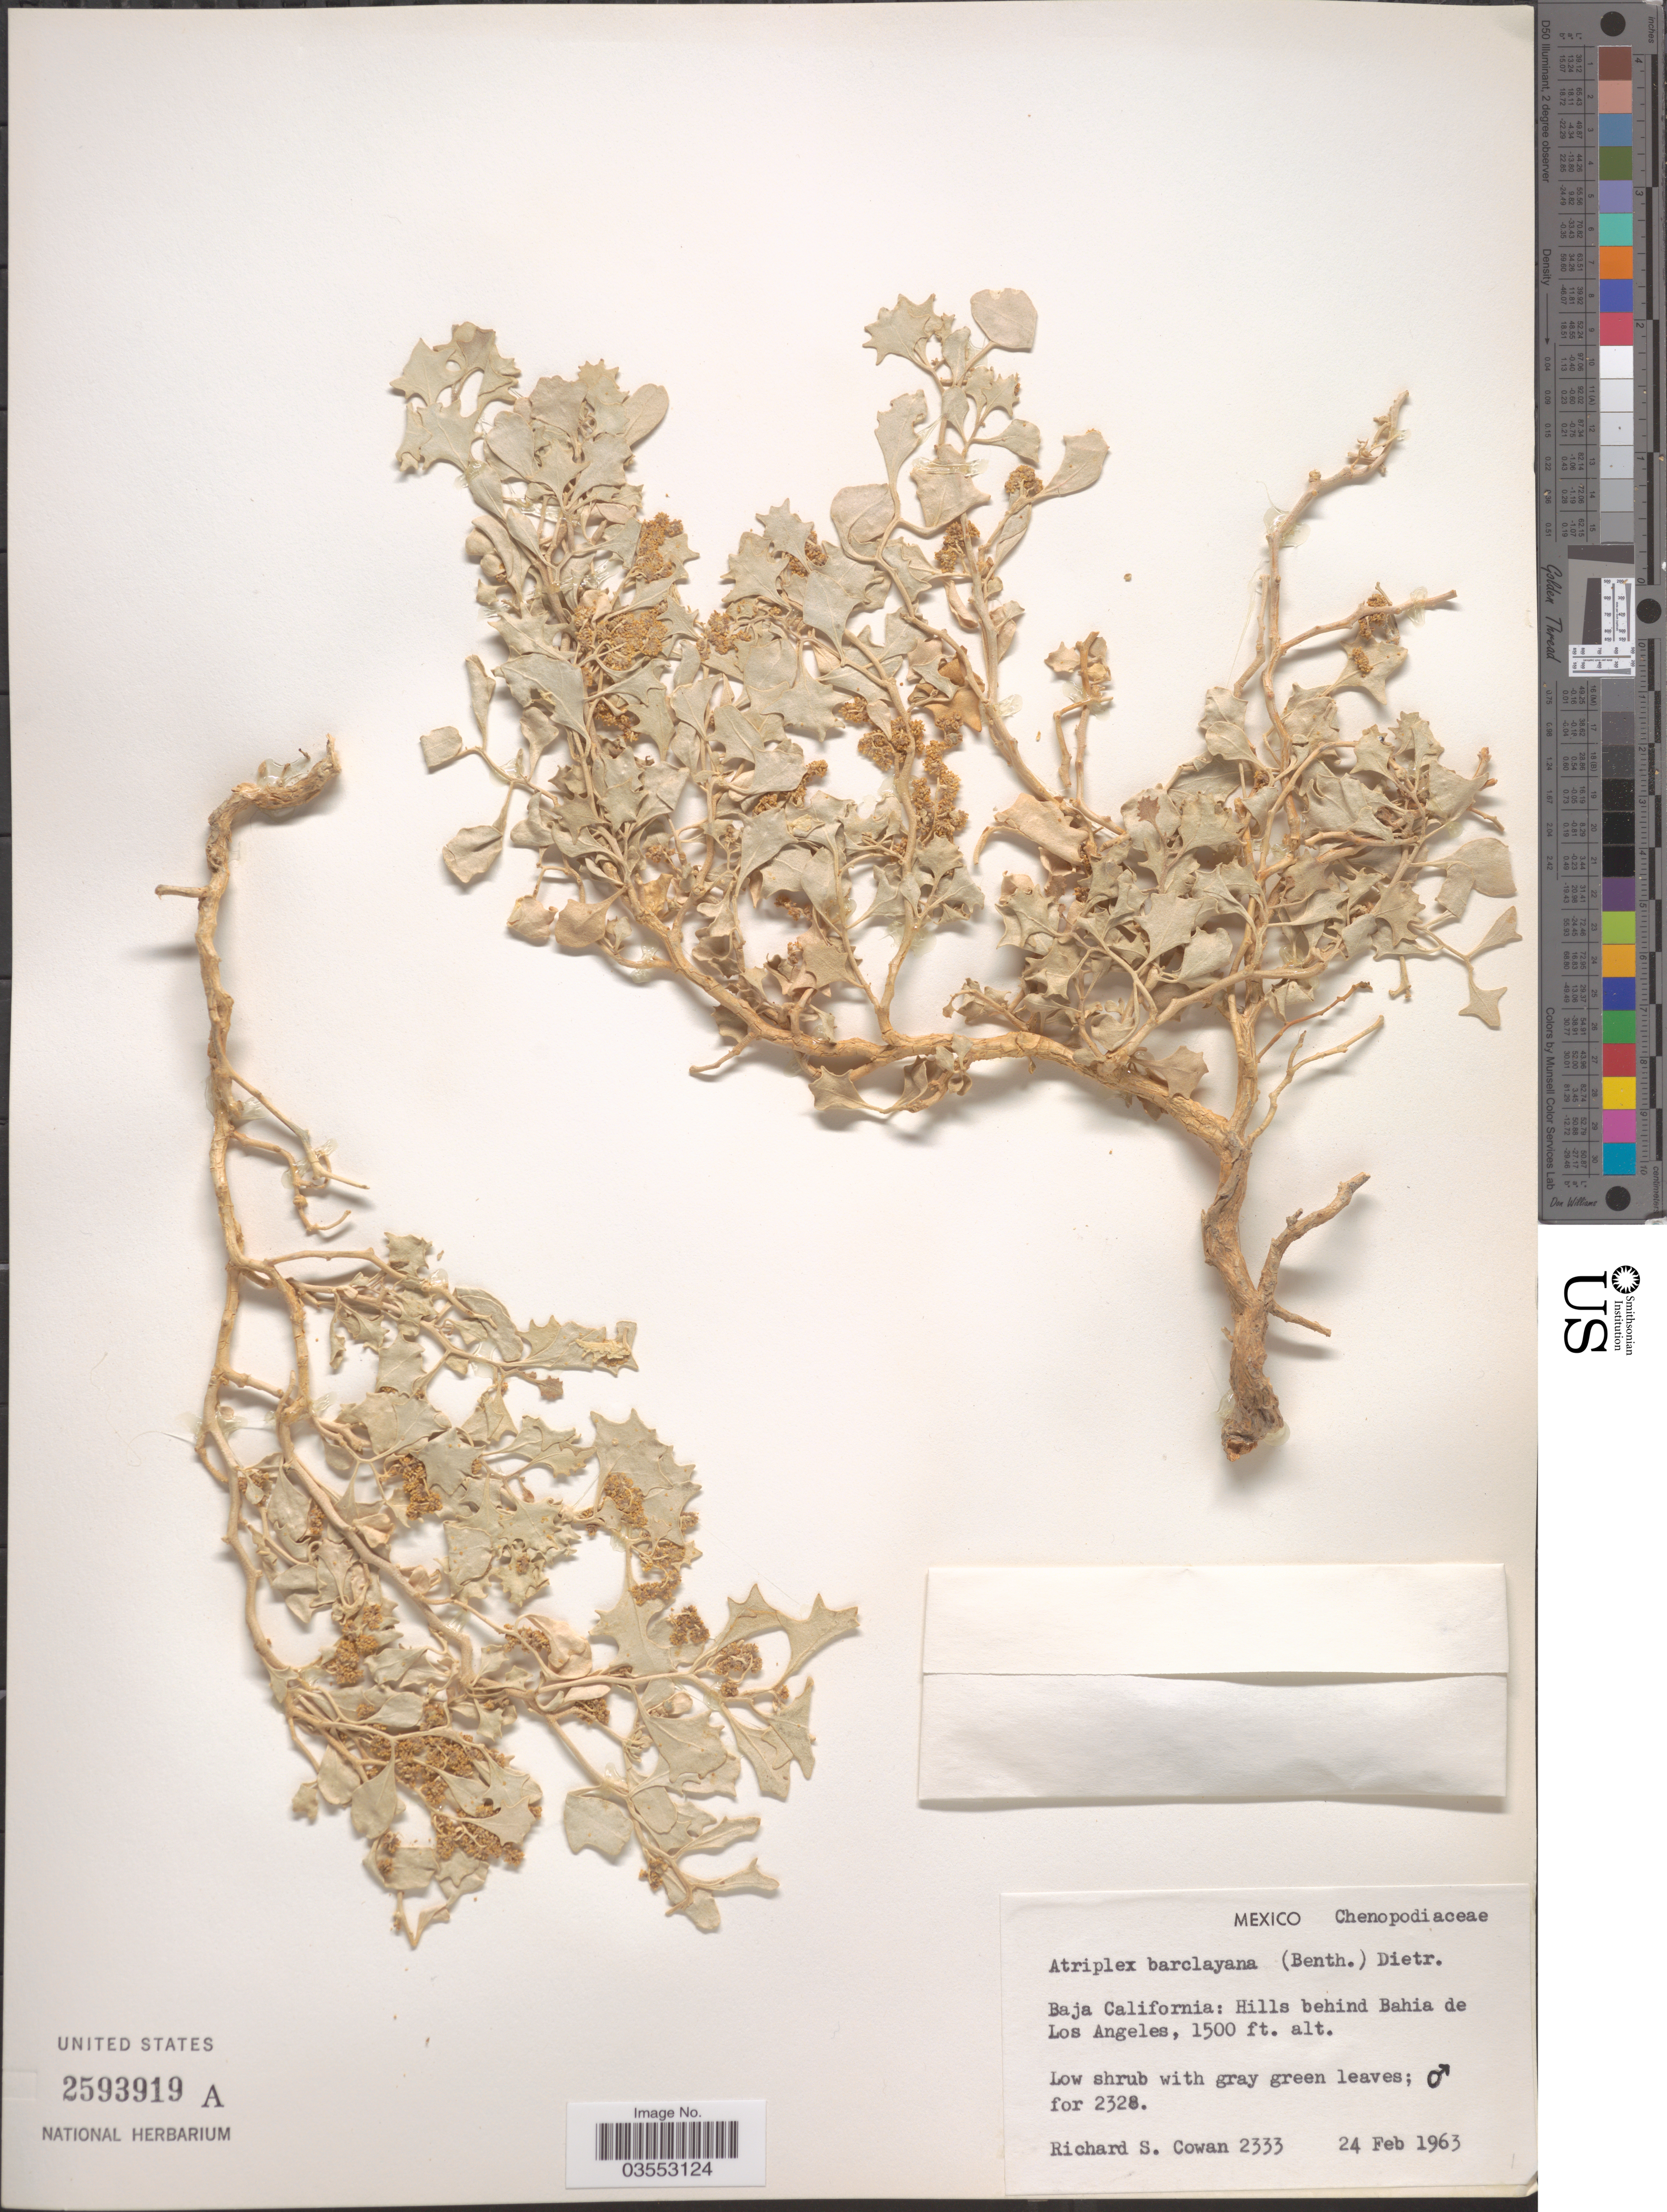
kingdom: Plantae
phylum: Tracheophyta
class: Magnoliopsida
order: Caryophyllales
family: Amaranthaceae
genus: Atriplex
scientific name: Atriplex barclayana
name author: (Benth.) D. Dietr.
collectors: R. S. Cowan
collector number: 2333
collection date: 1963-02-24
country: Mexico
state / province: Baja California Norte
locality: Hills behind Bahia de Los Angeles.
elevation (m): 457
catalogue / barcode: US 2593919A